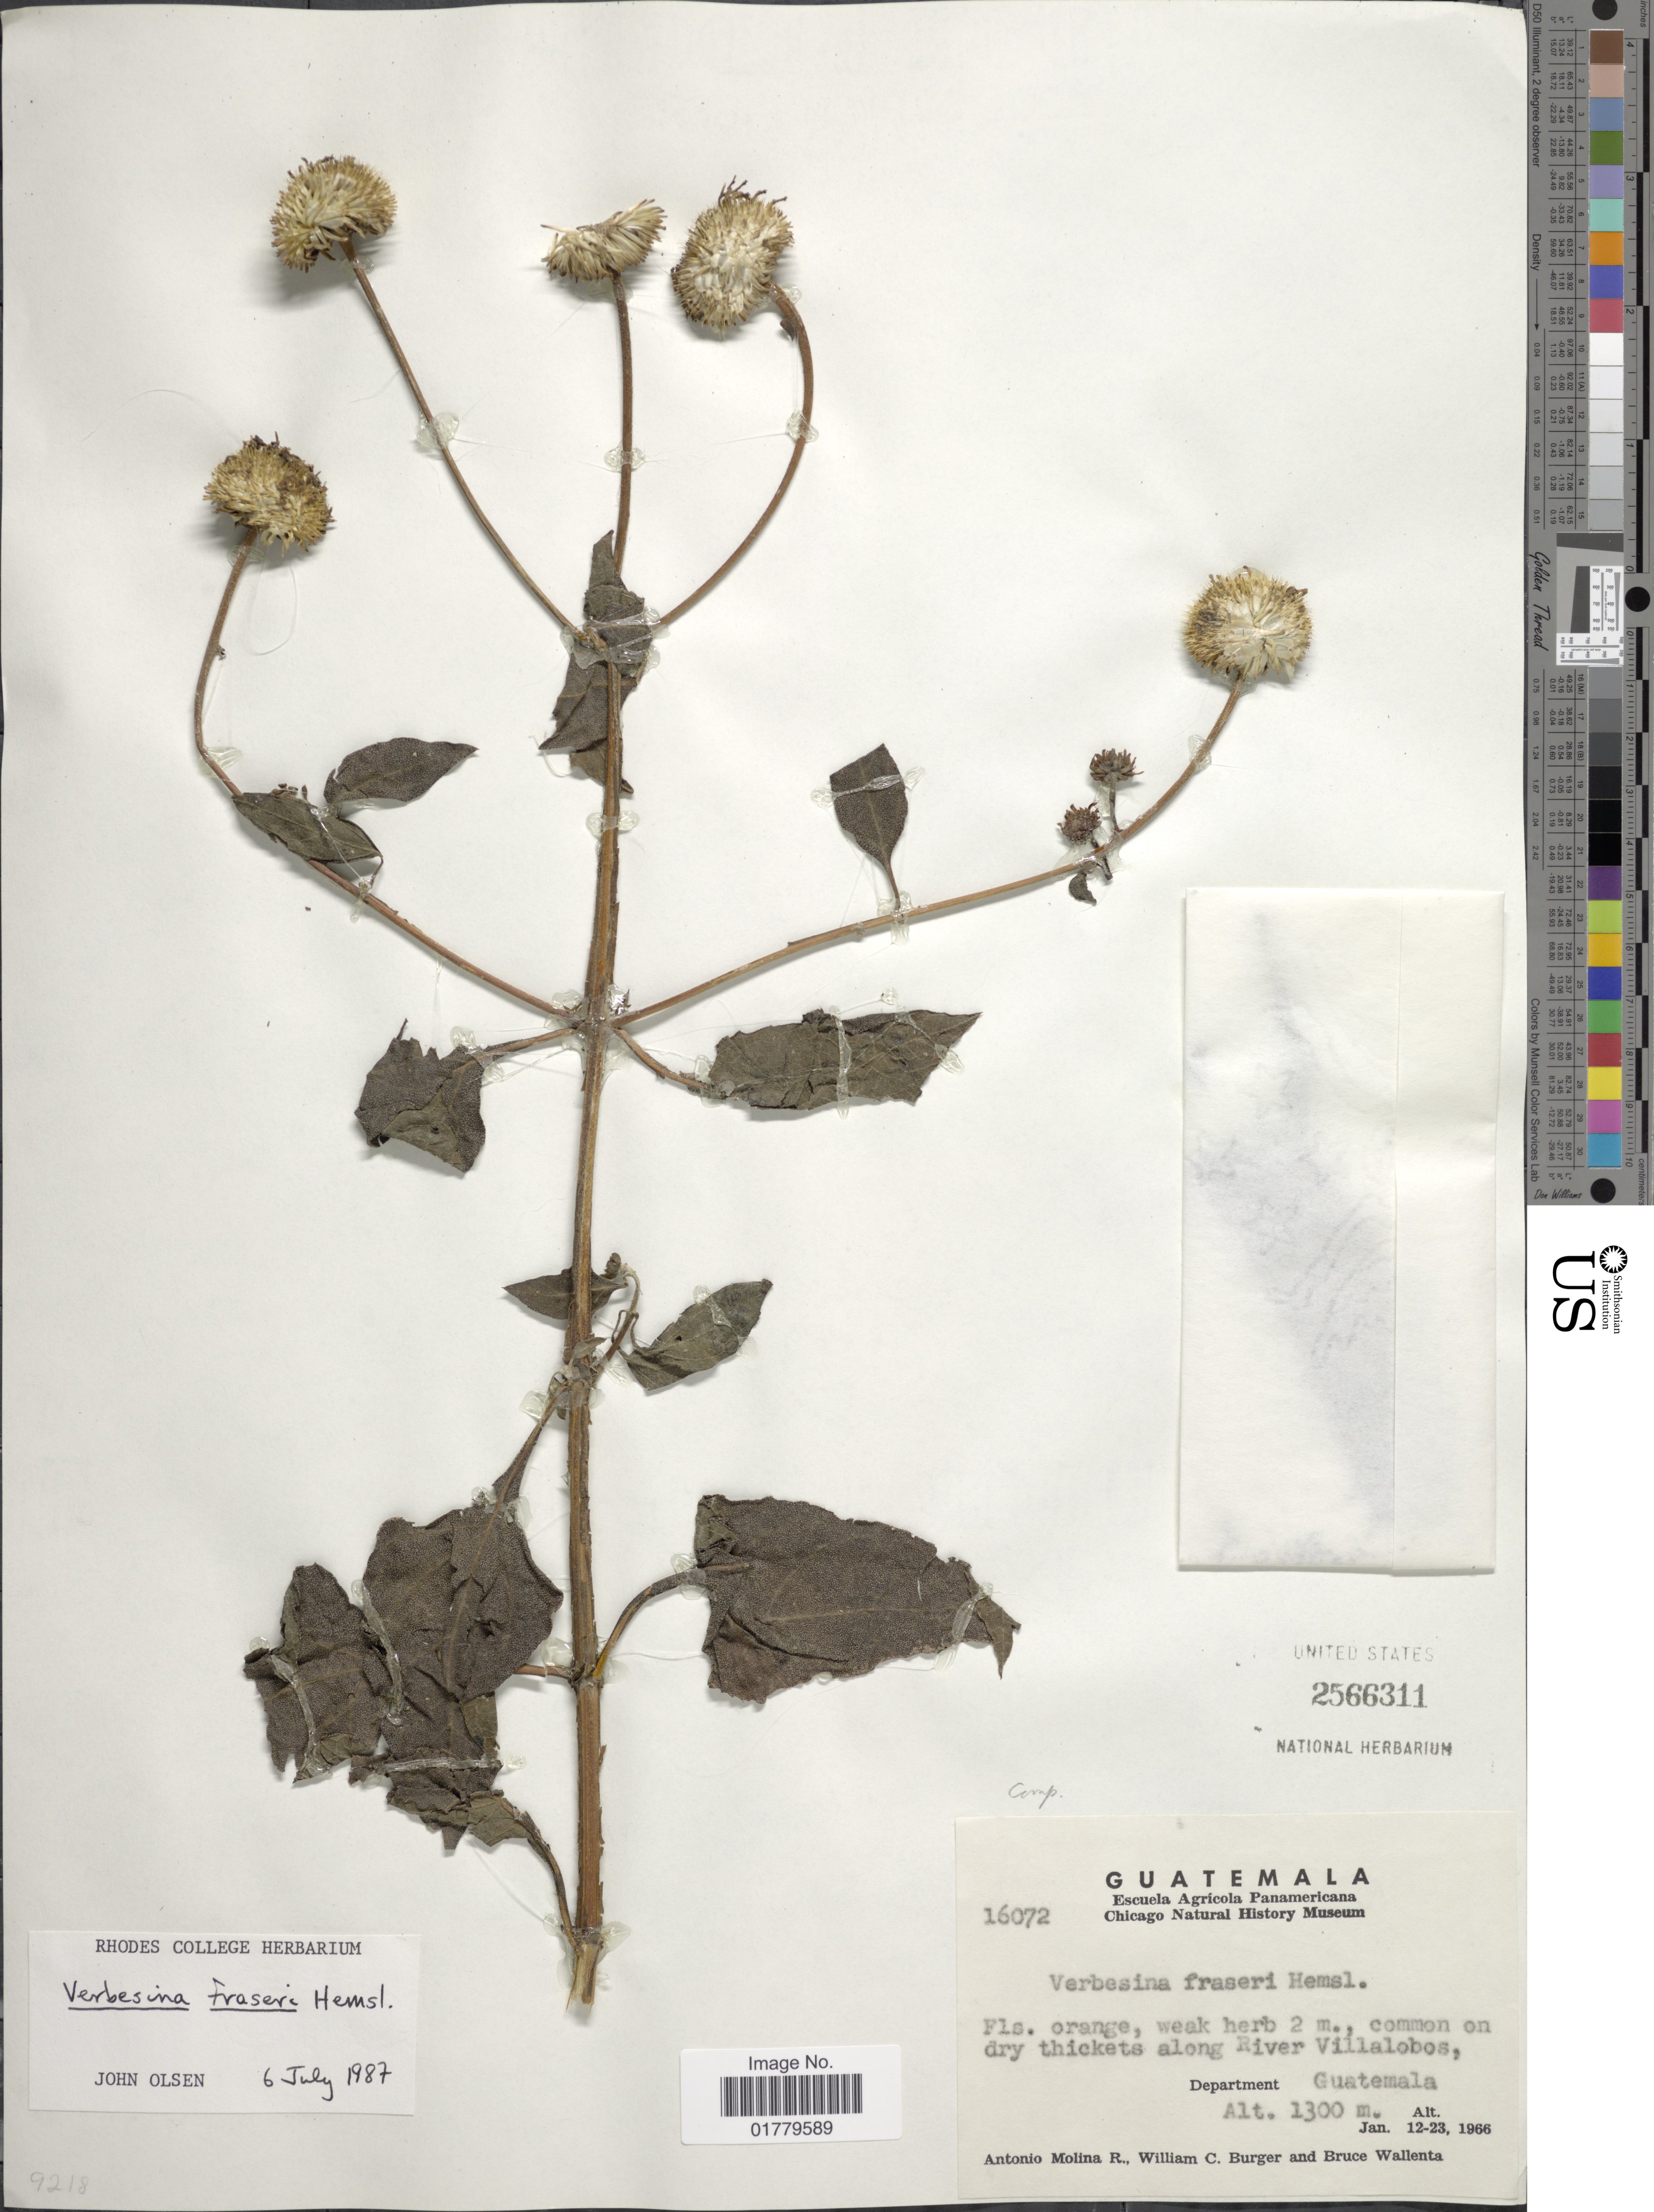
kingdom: Plantae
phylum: Tracheophyta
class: Magnoliopsida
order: Asterales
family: Asteraceae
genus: Verbesina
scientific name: Verbesina fraseri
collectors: A. Molina R., W. Burger & B. Wallenta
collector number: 16072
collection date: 1966-01-12/1966-01-23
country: Guatemala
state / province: Guatemala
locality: Common on dry thickets along River Villalobos, Department Guatemala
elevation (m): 1300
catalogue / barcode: US 2566311